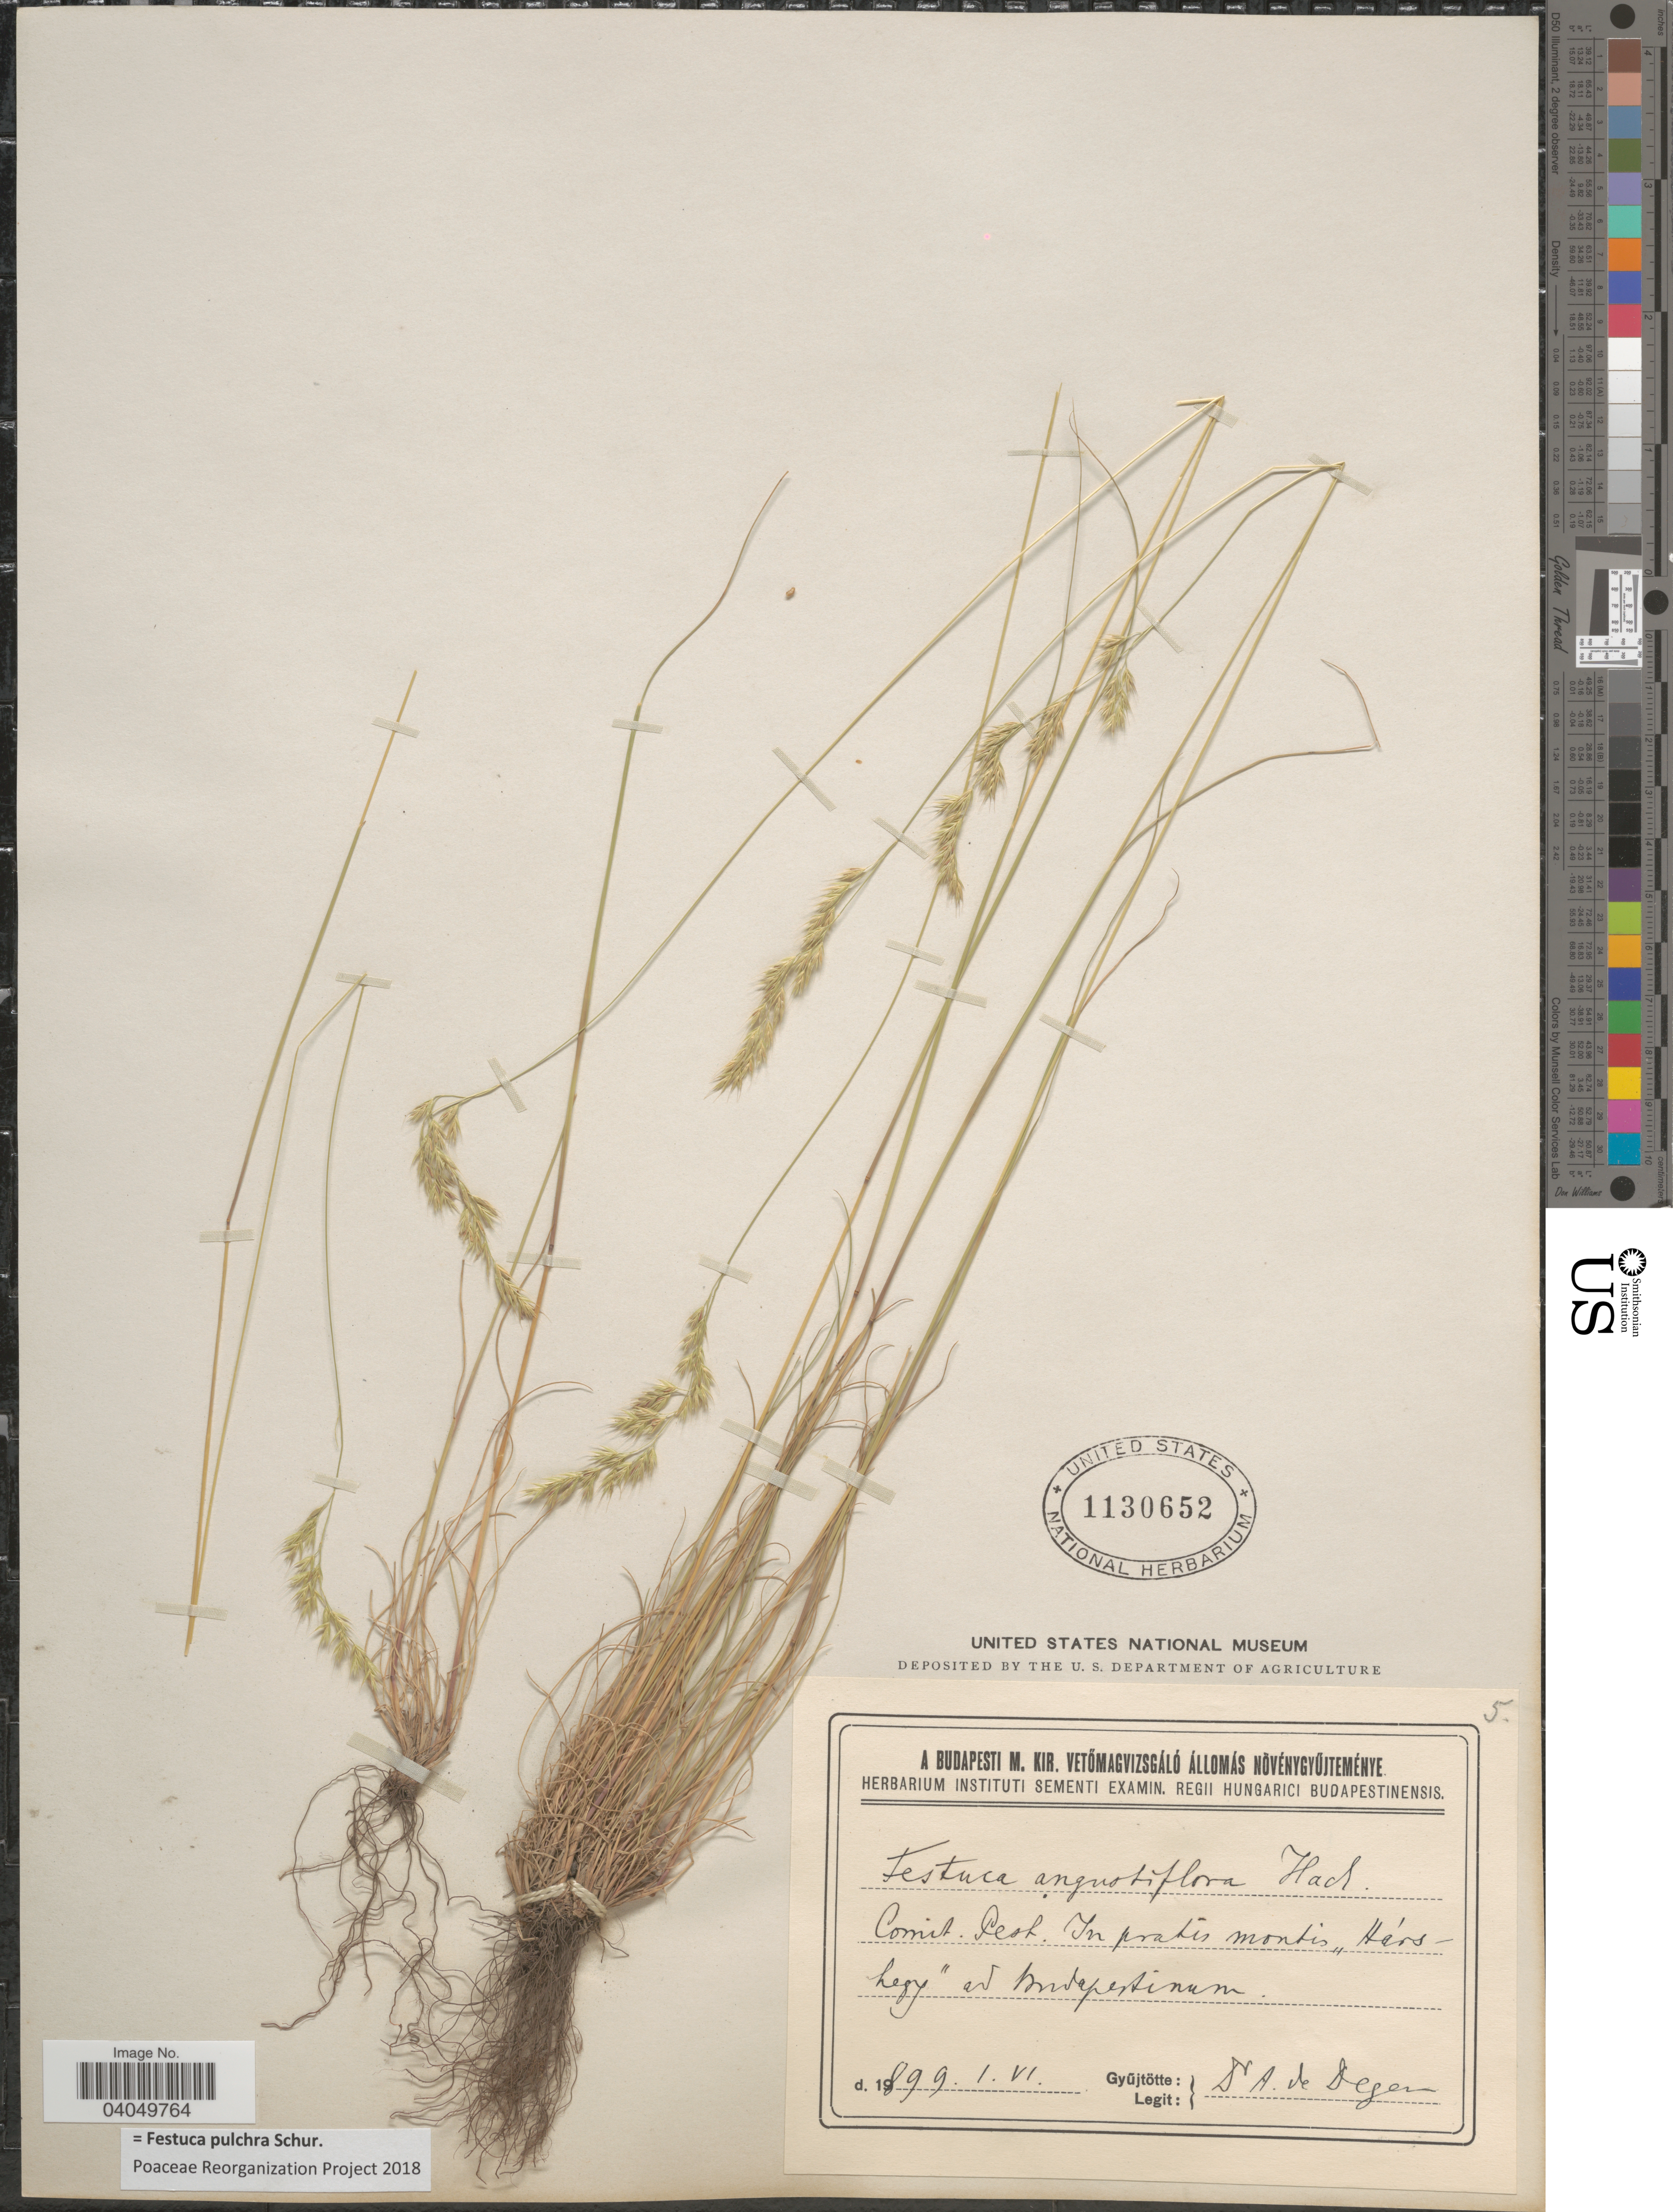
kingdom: Plantae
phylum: Tracheophyta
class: Liliopsida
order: Poales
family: Poaceae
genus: Festuca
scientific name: Festuca pulchra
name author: Schur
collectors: A. Degen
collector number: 5?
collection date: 1899-06-01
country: Hungary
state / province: Pest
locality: Comit. Pest. In pratis montis "Hárshegy" ad Budapestinum.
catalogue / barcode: US 1130652